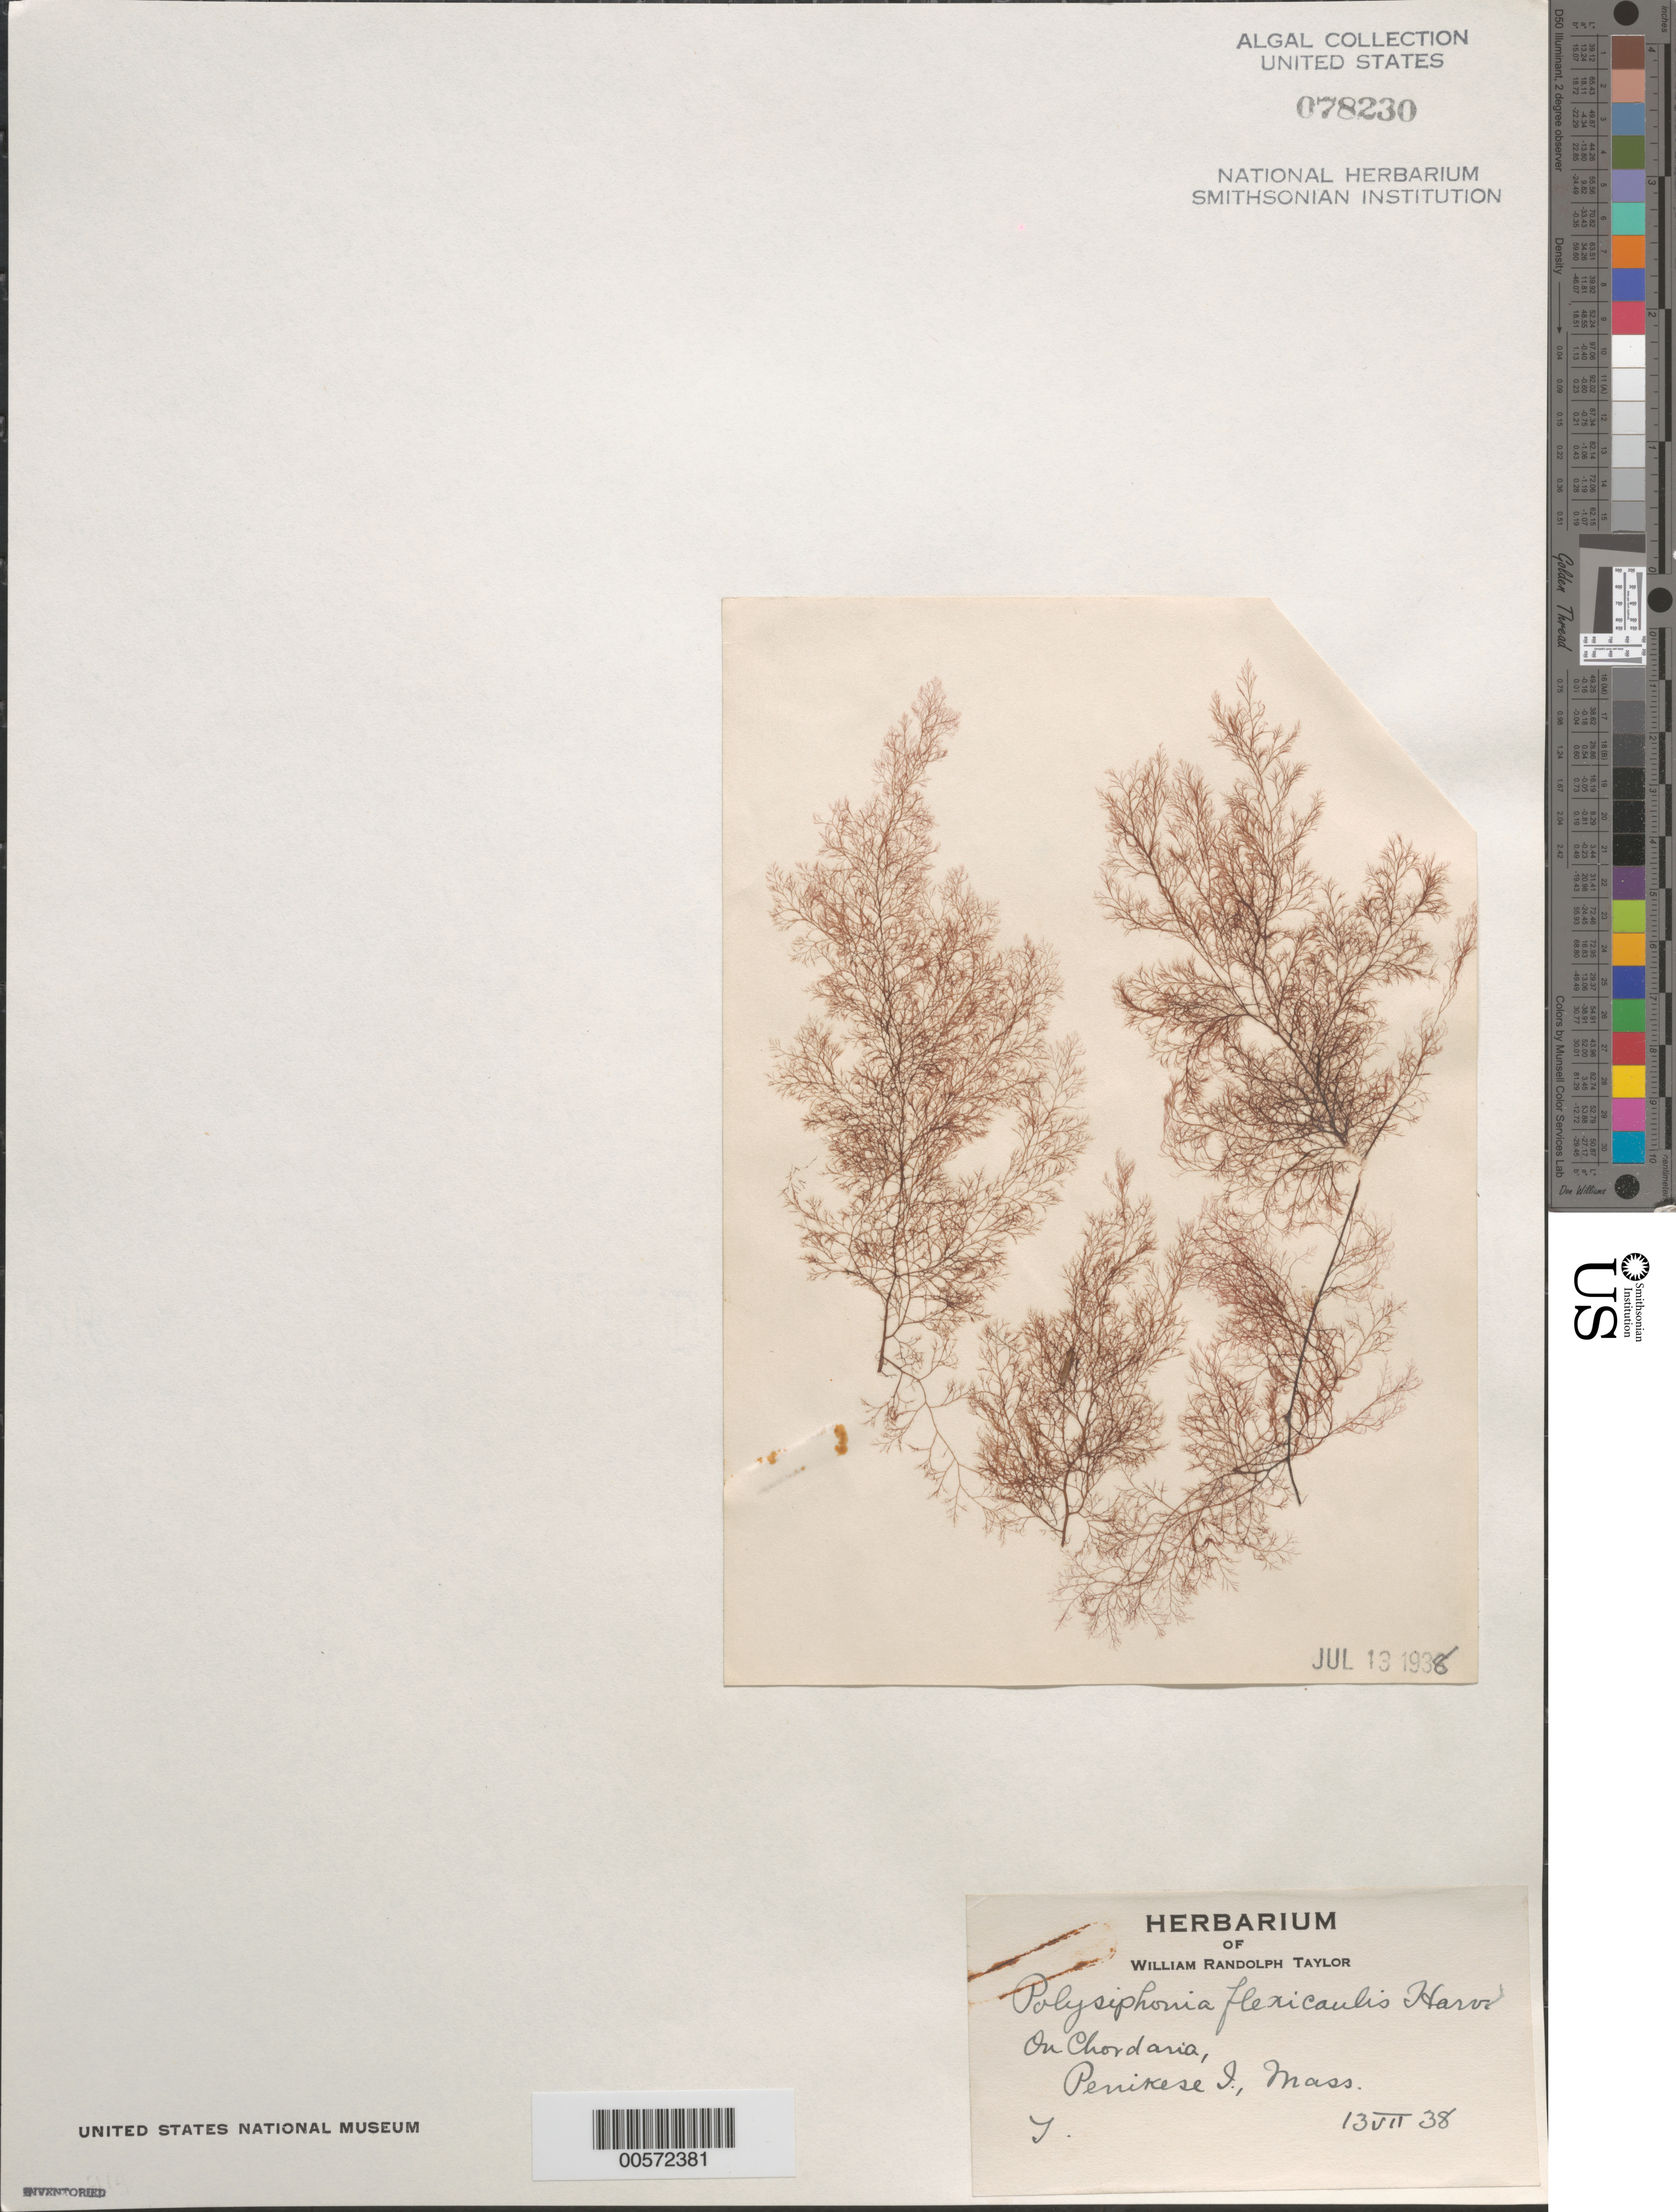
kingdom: Plantae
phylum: Rhodophyta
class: Florideophyceae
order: Ceramiales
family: Rhodomelaceae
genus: Leptosiphonia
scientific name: Leptosiphonia flexicaulis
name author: (Harv.) Savoie & G.W. Saunders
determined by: Algae name updating Project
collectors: W. R. Taylor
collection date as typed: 13 Jul 1938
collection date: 1938-07-13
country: United States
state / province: Massachusetts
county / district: Dukes County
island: Penikese Island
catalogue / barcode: US 78230